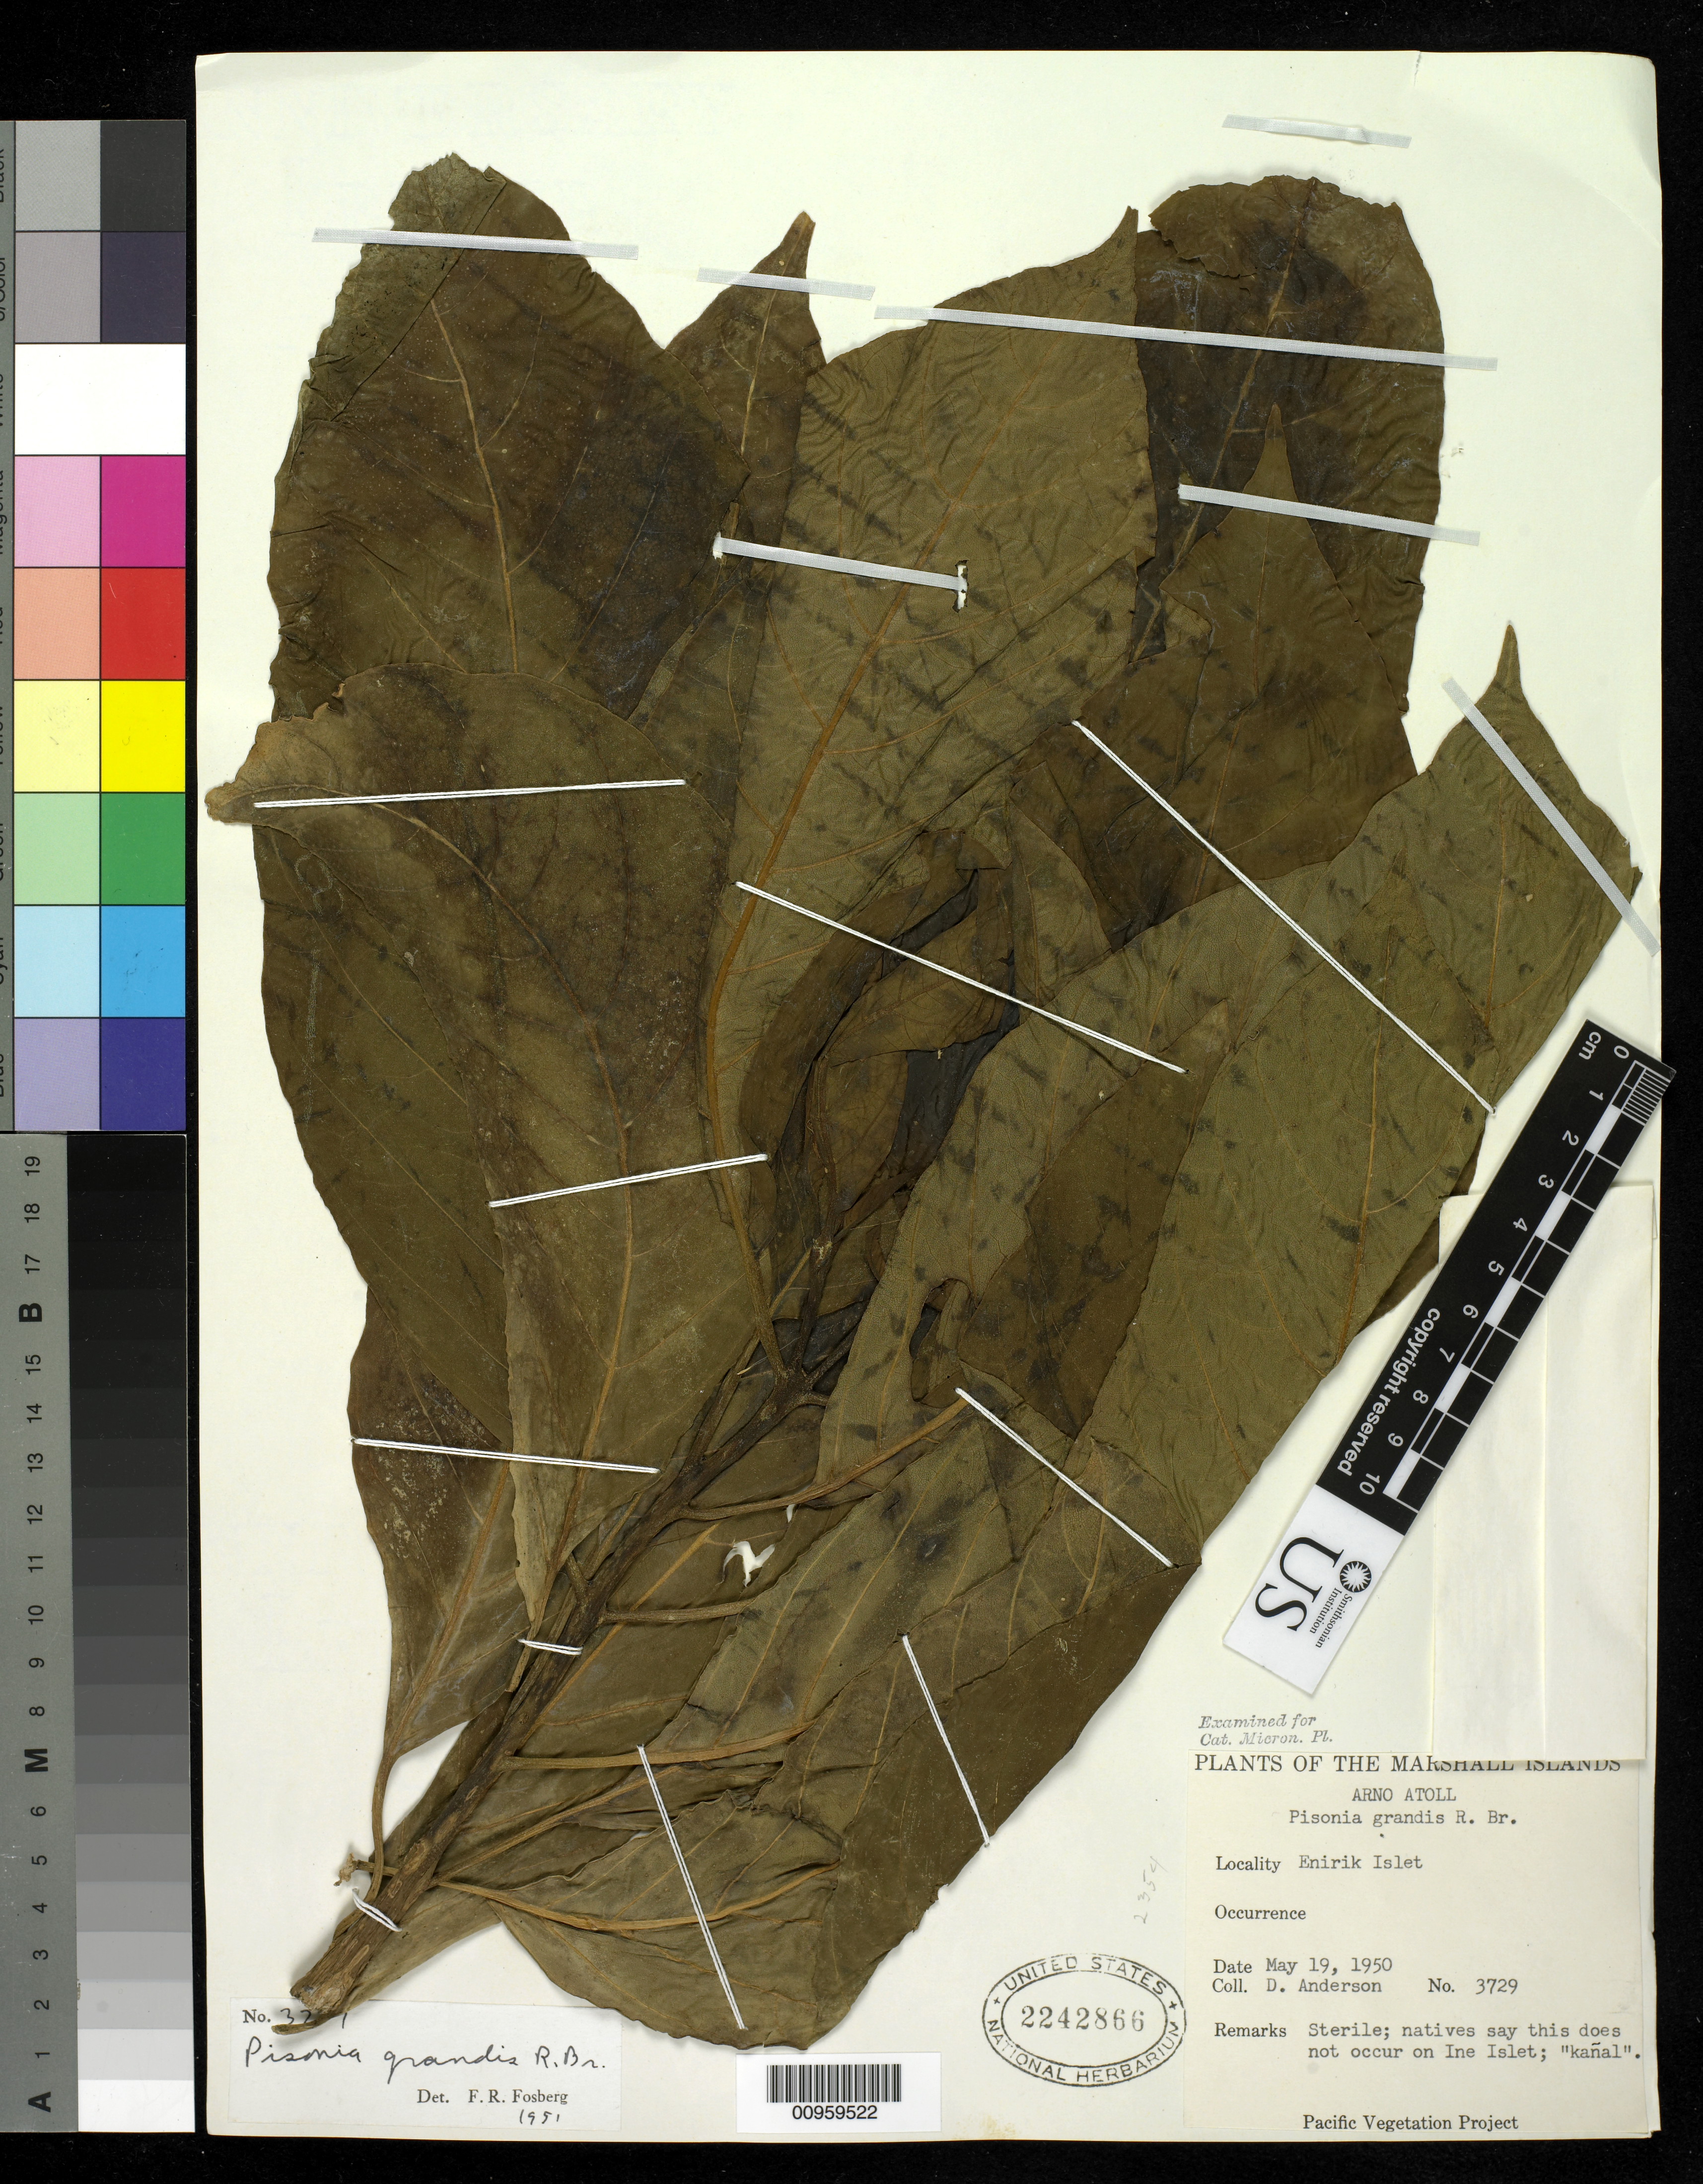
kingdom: Plantae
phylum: Tracheophyta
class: Magnoliopsida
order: Caryophyllales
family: Nyctaginaceae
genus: Pisonia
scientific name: Pisonia grandis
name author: R. Br.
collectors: D. Anderson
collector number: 3729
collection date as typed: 19 May 1950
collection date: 1950-05-19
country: Marshall Islands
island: Arno Atoll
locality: Enirik Islet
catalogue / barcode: US 2242866